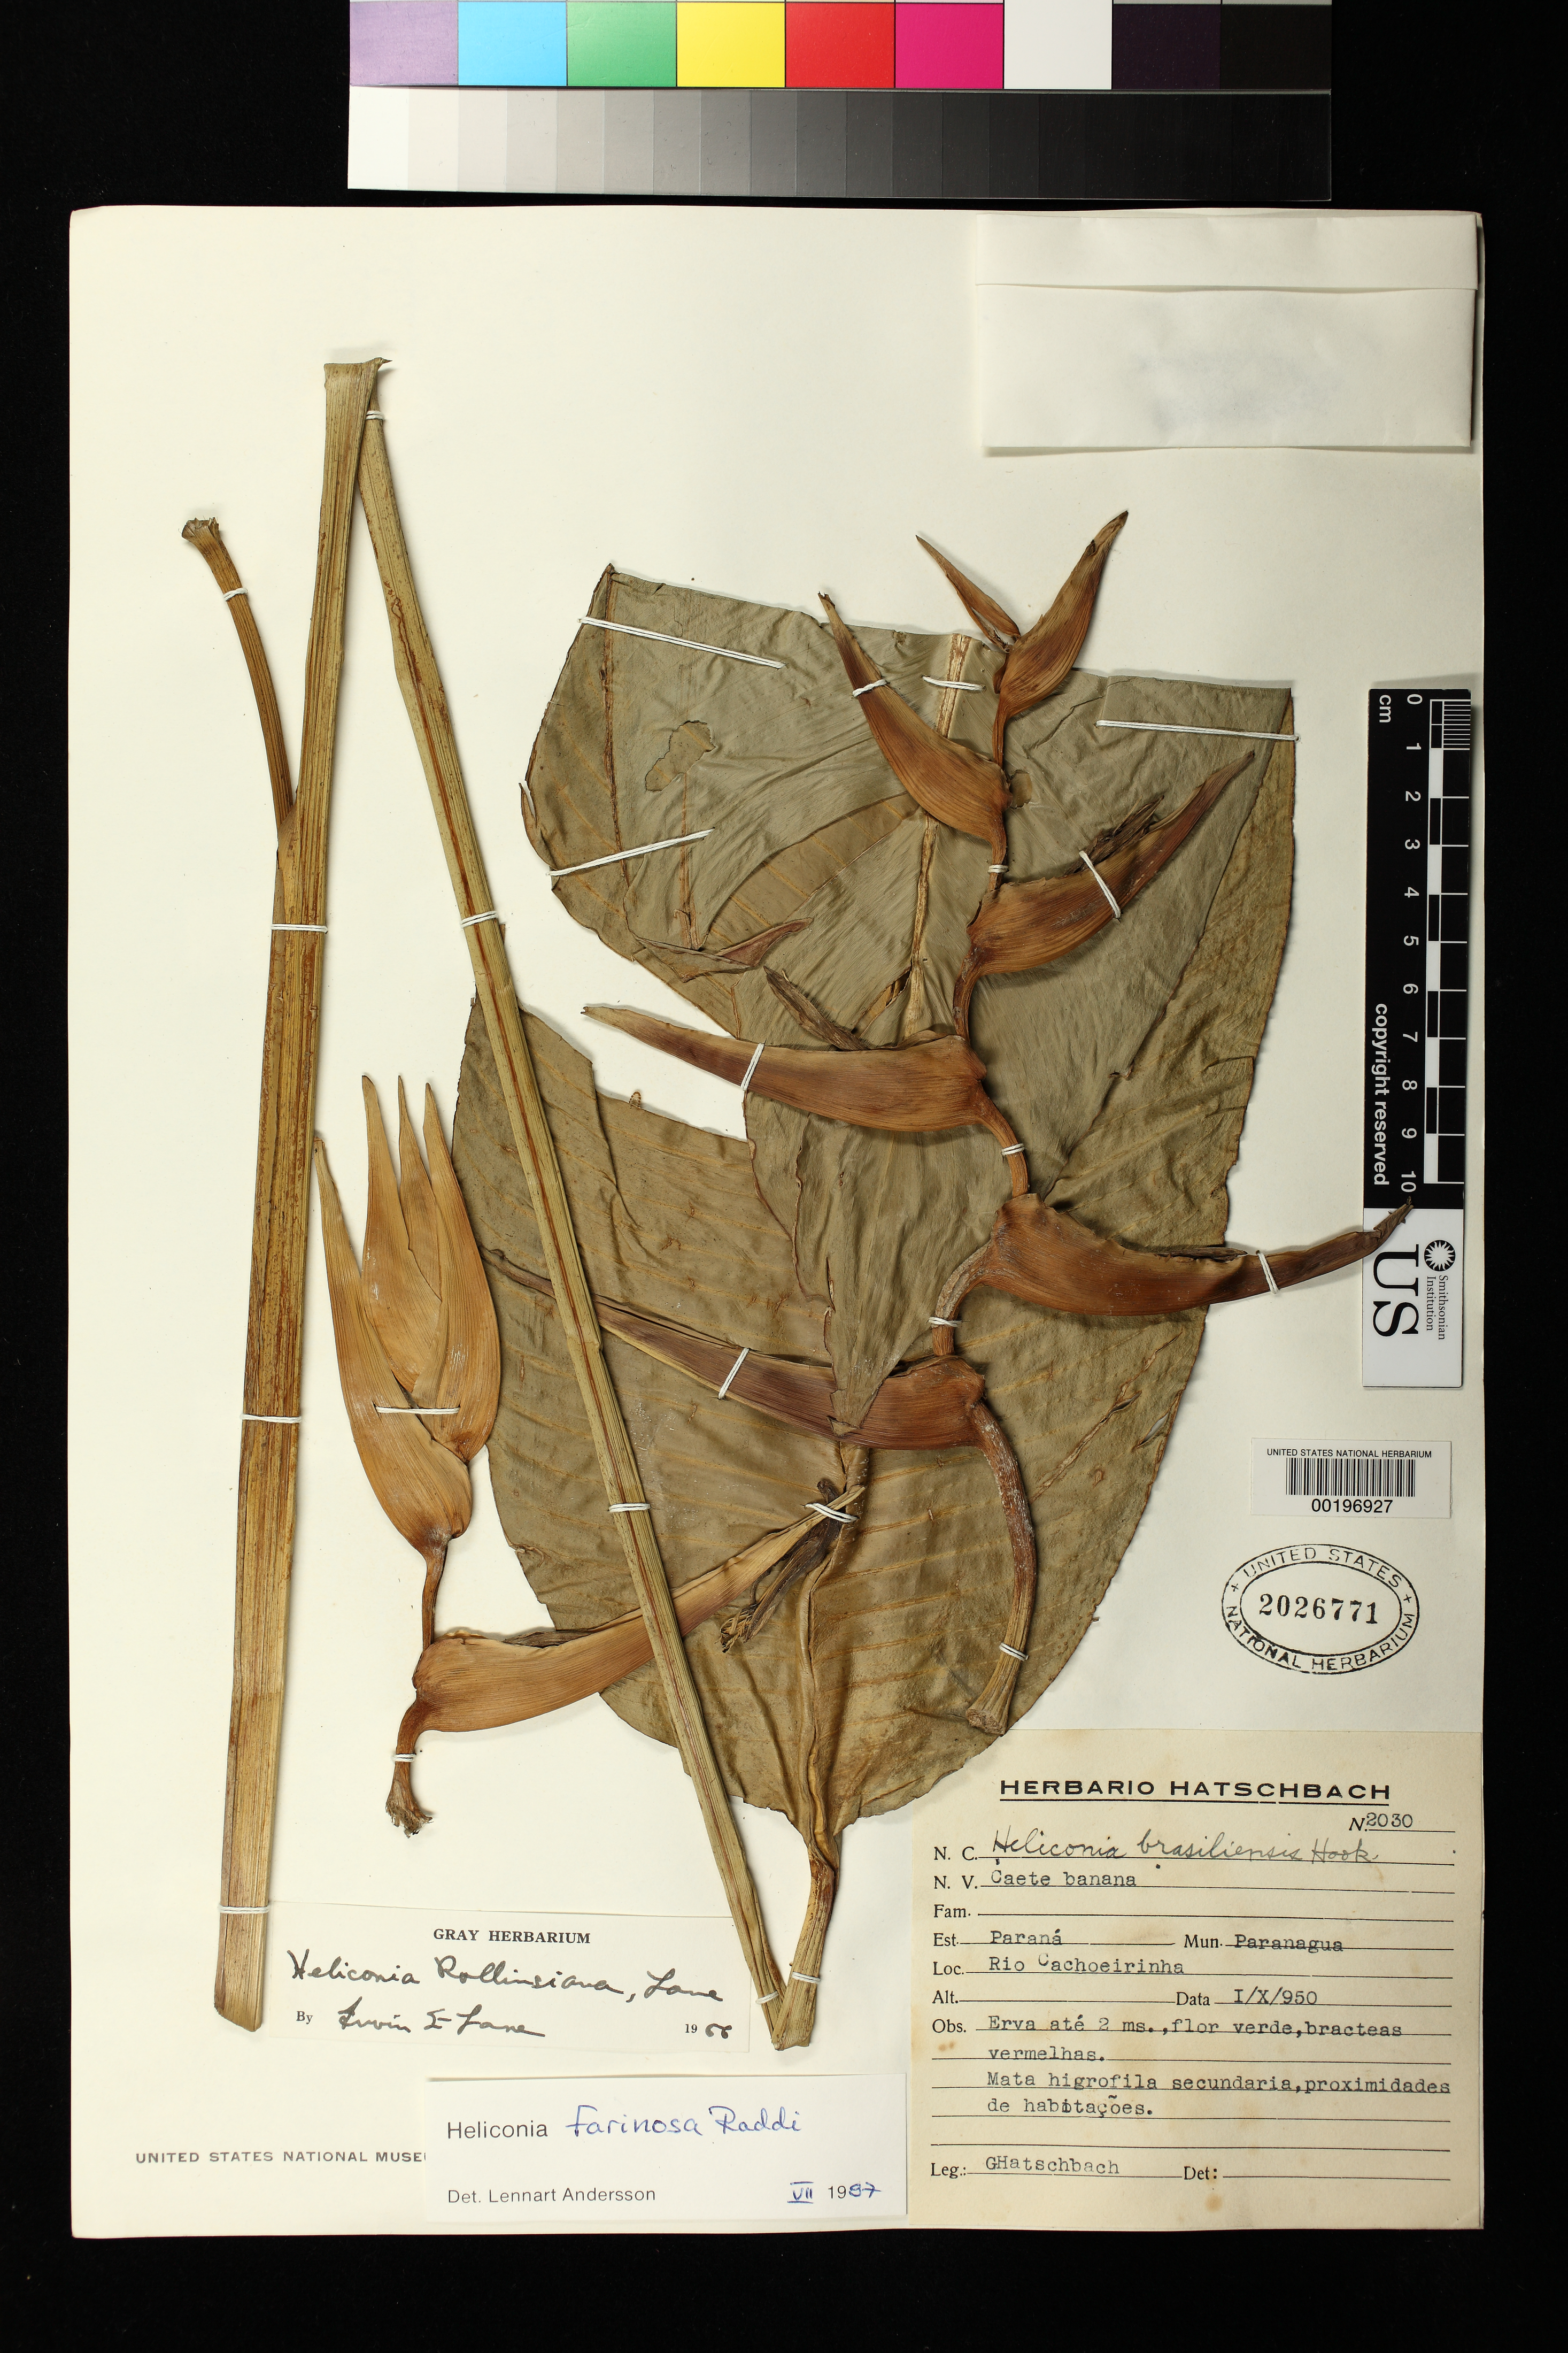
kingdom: Plantae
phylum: Tracheophyta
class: Liliopsida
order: Zingiberales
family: Heliconiaceae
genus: Heliconia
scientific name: Heliconia farinosa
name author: Raddi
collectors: G. Hatschbach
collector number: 2030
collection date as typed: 01 Oct 1950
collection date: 1950-10-01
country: Brazil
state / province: Paraná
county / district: Paranaguá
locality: Rio cachoeirinha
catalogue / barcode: US 2026771